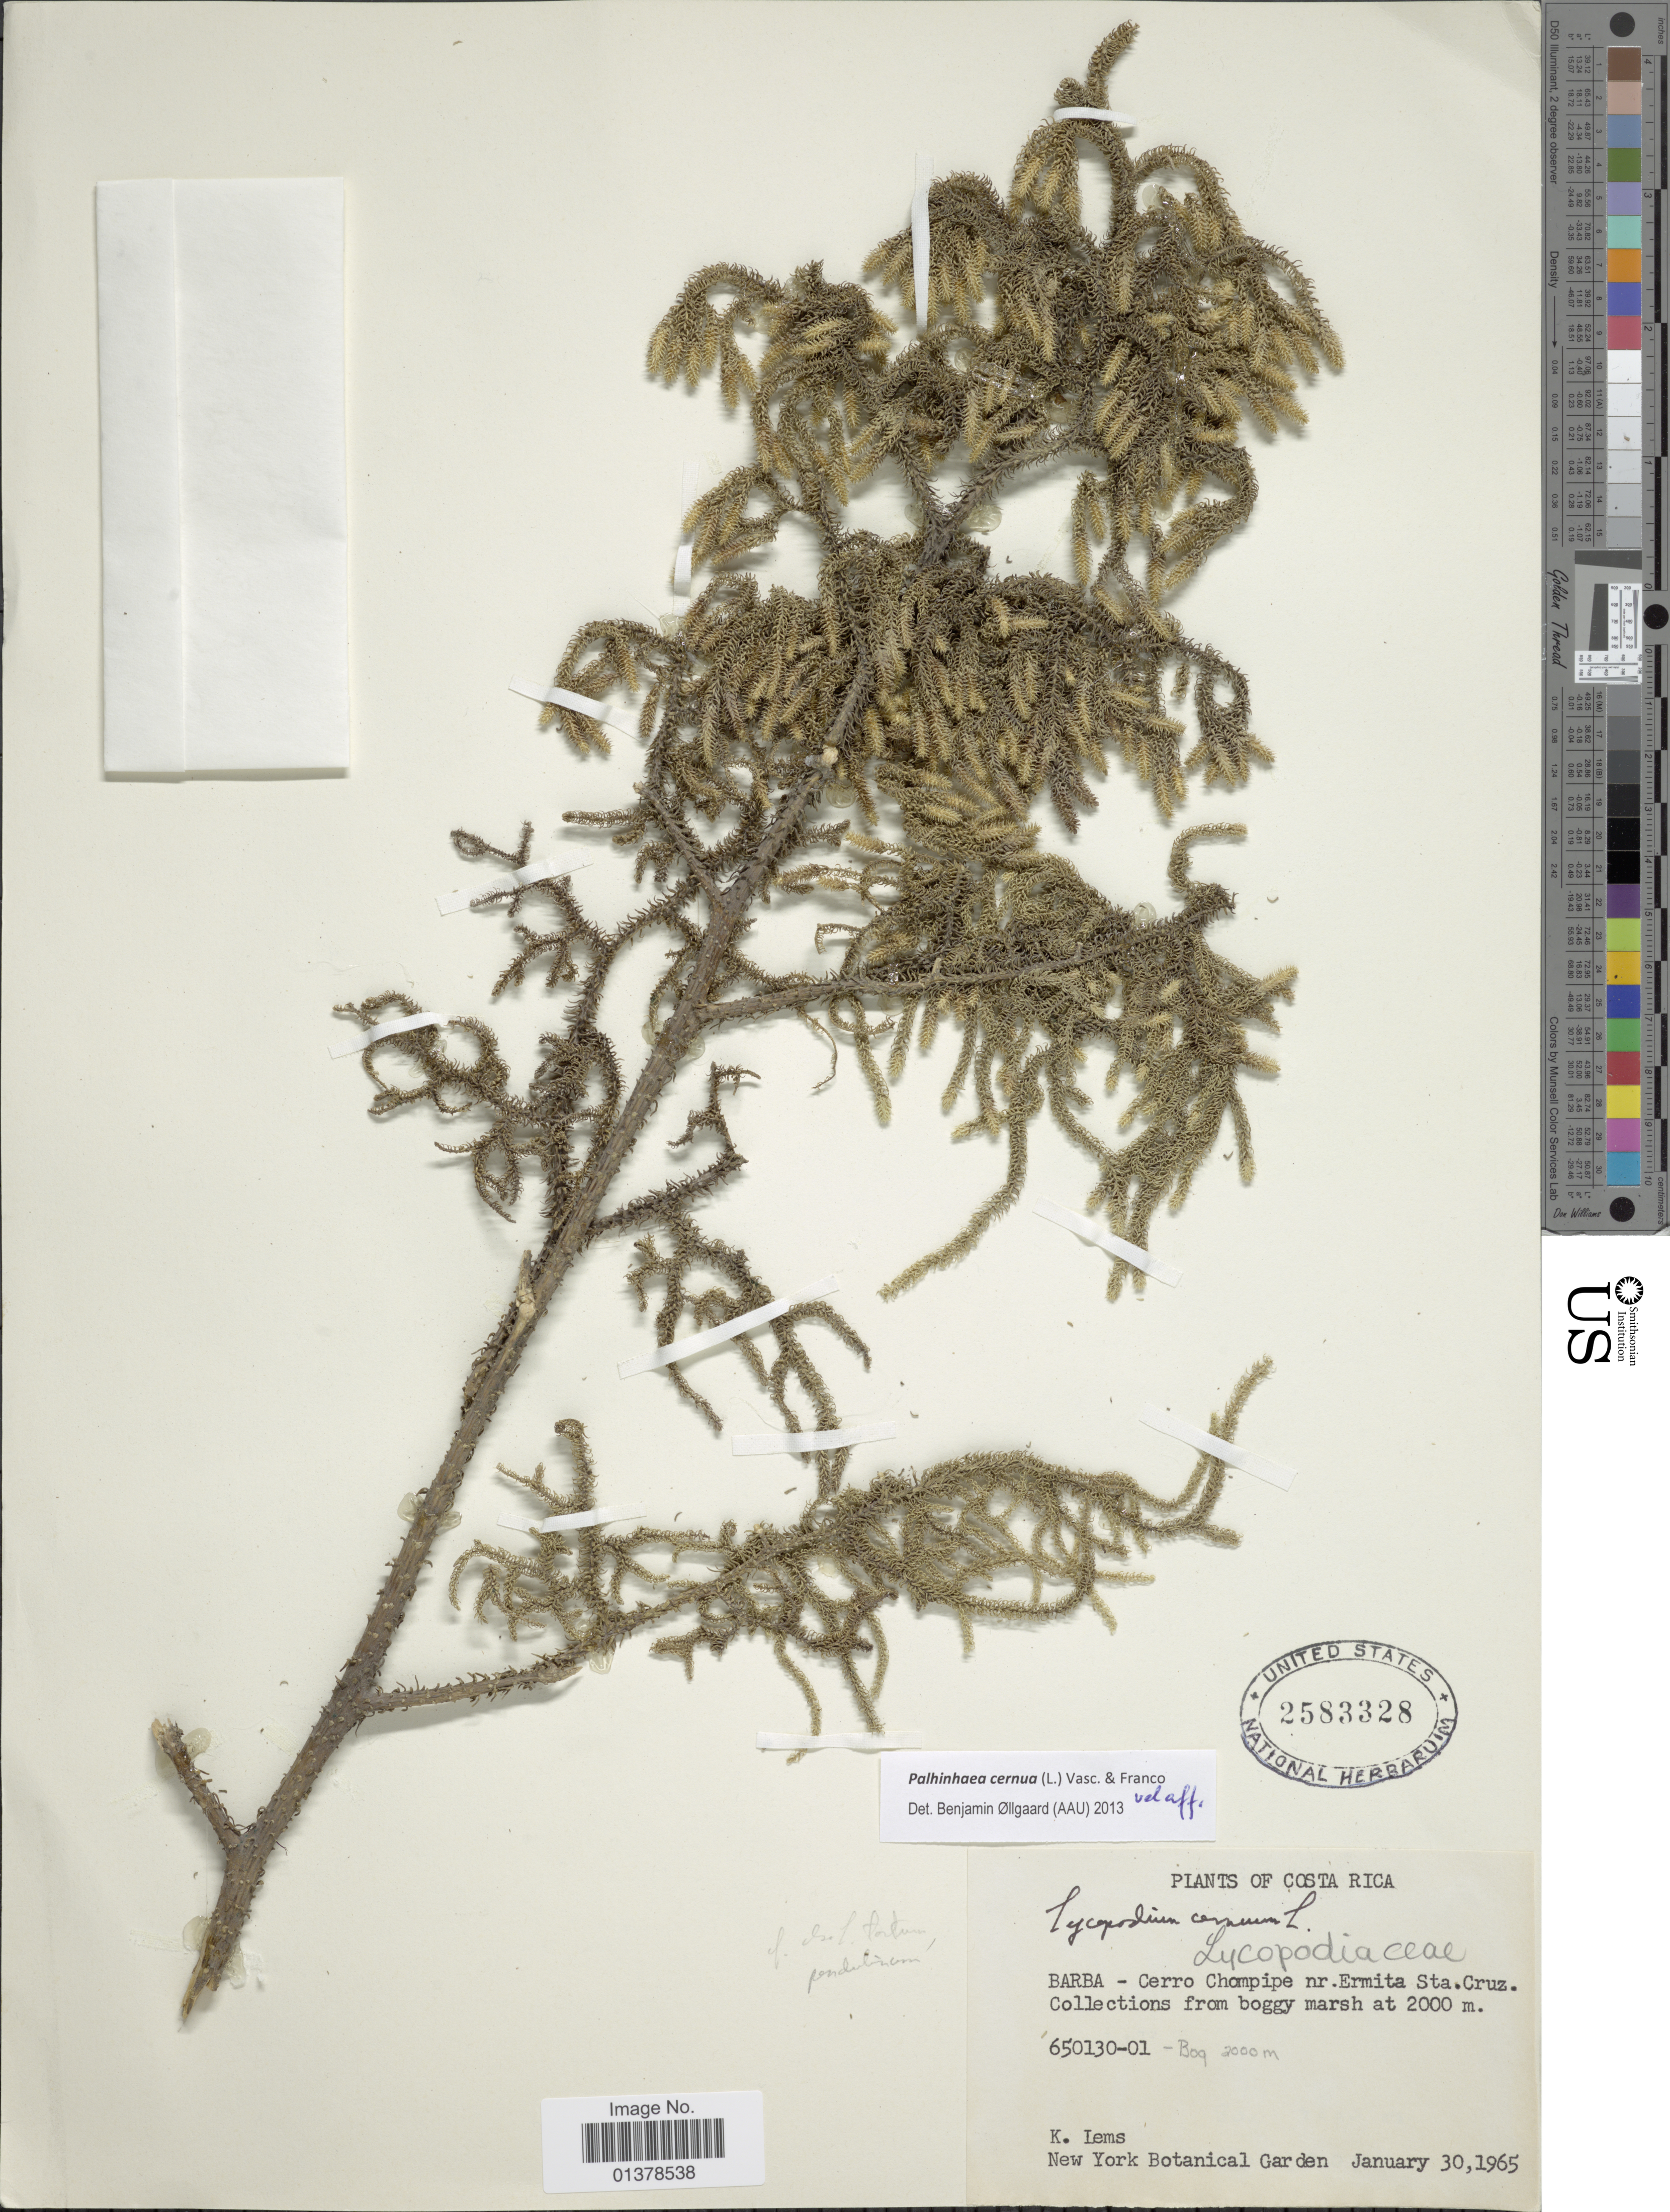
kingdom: Plantae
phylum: Tracheophyta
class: Lycopodiopsida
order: Lycopodiales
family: Lycopodiaceae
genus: Palhinhaea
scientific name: Palhinhaea cernua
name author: (L.) Vasc. & Franco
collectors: K. Lems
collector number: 650130-01?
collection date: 1965-01-30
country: Costa Rica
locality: Barba-Cerro Champipe nr. Ermita Sta Cruz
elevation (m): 2000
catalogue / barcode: US 2583328